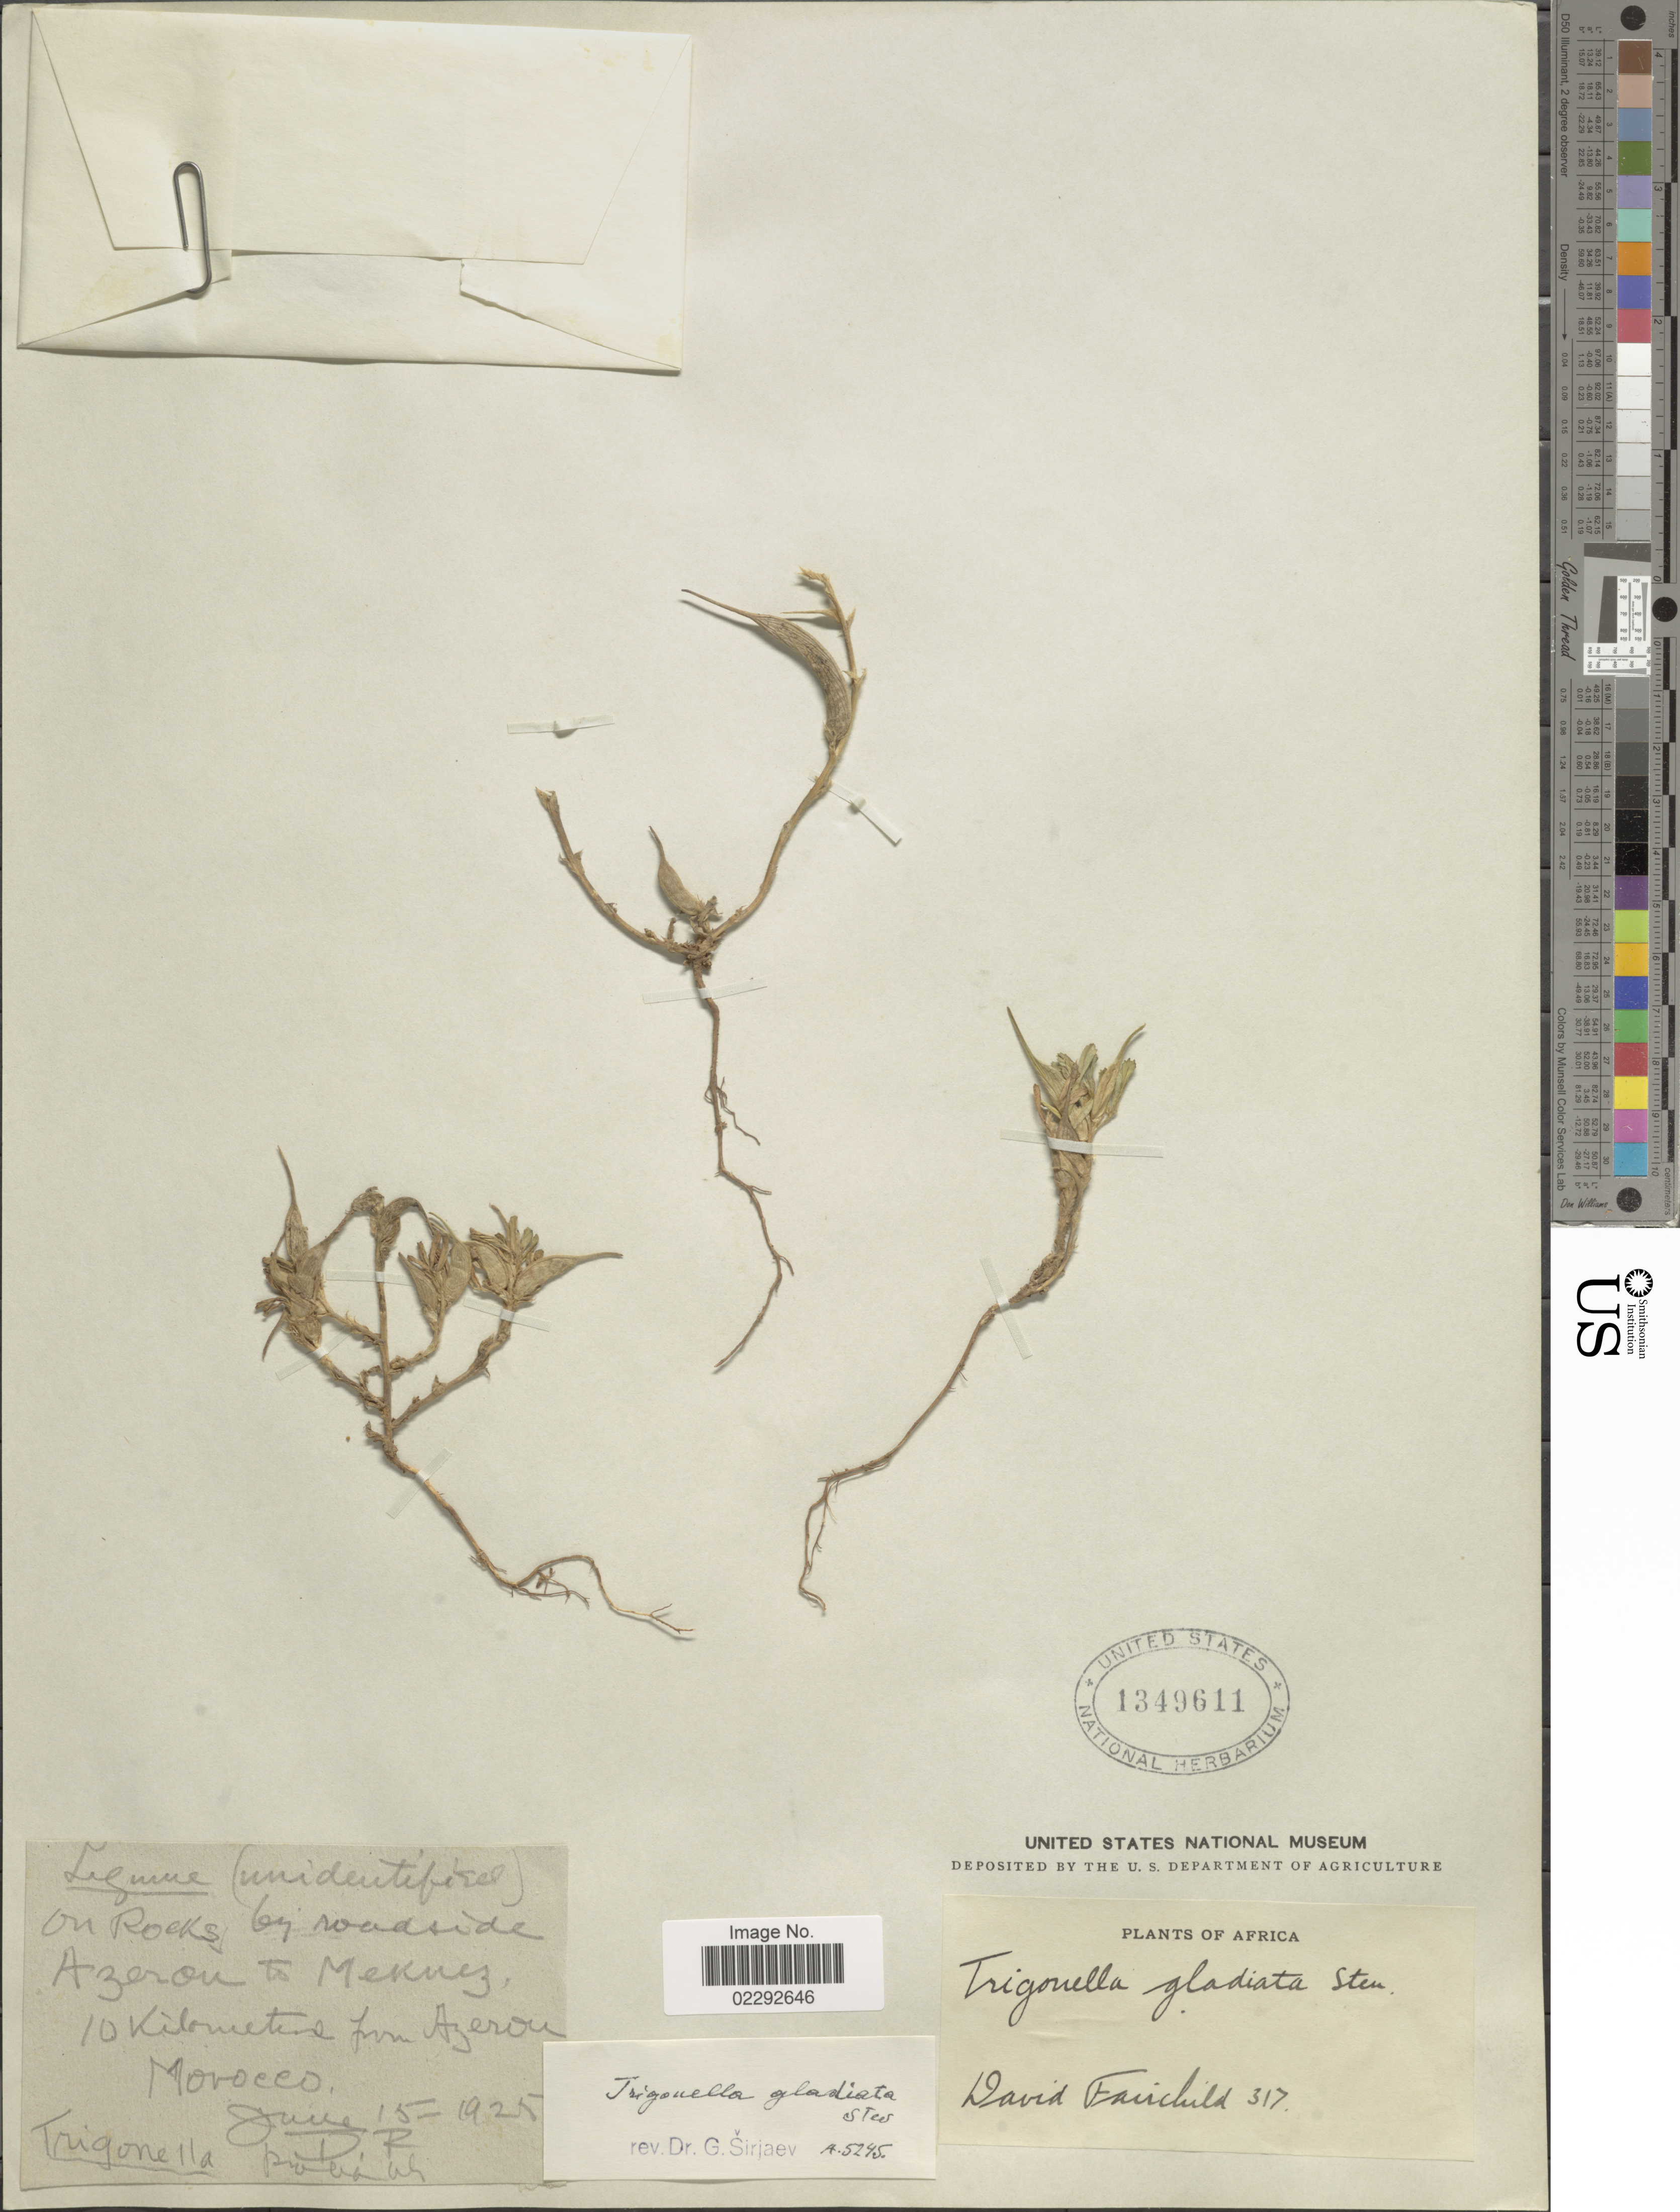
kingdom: Plantae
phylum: Tracheophyta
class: Magnoliopsida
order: Fabales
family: Fabaceae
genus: Trigonella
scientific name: Trigonella gladiata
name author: M. Bieb.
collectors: D. Fairchild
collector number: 317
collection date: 1925-06-15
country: Morocco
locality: Azerou to Mekuez, 10 kilometers from Azerou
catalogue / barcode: US 1349611